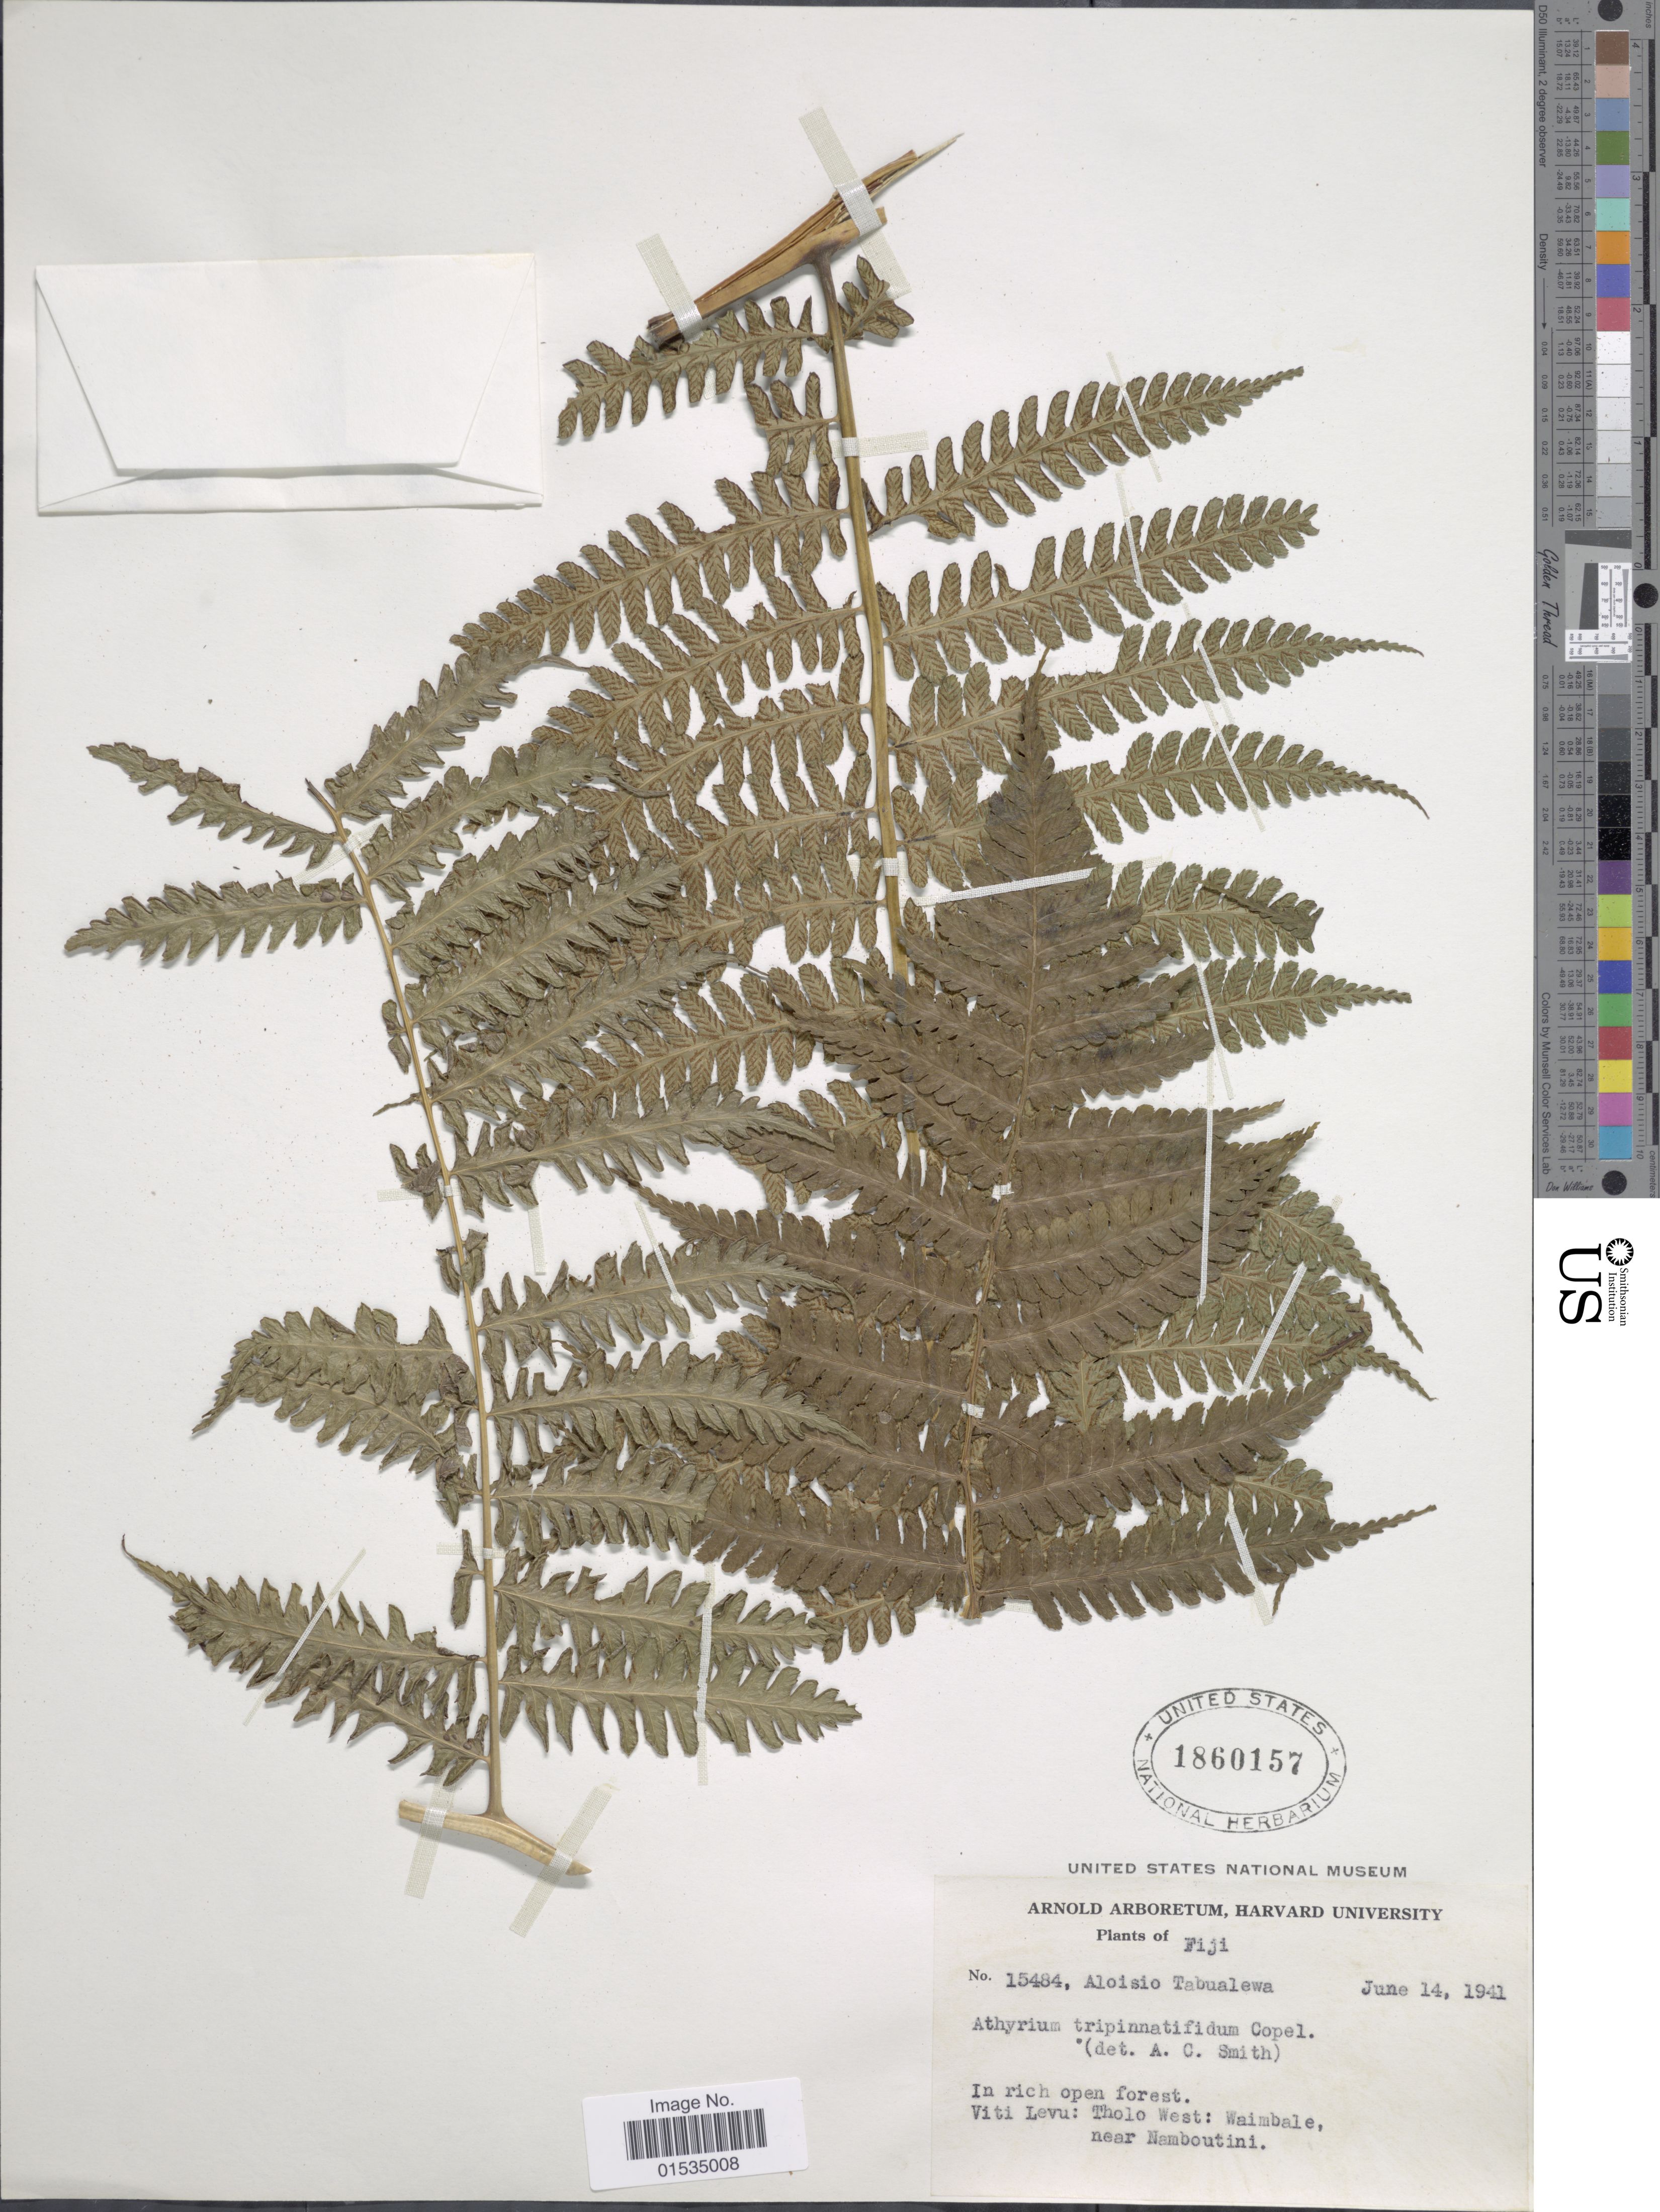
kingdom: Plantae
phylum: Tracheophyta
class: Polypodiopsida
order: Polypodiales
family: Athyriaceae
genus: Diplazium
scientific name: Diplazium tripinnatifidum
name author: Copel.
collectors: A. Tabualewa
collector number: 15484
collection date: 1941-06-14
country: Fiji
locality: Viti Levu: Tholo West: Waimbale near Namboutini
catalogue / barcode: US 1860157